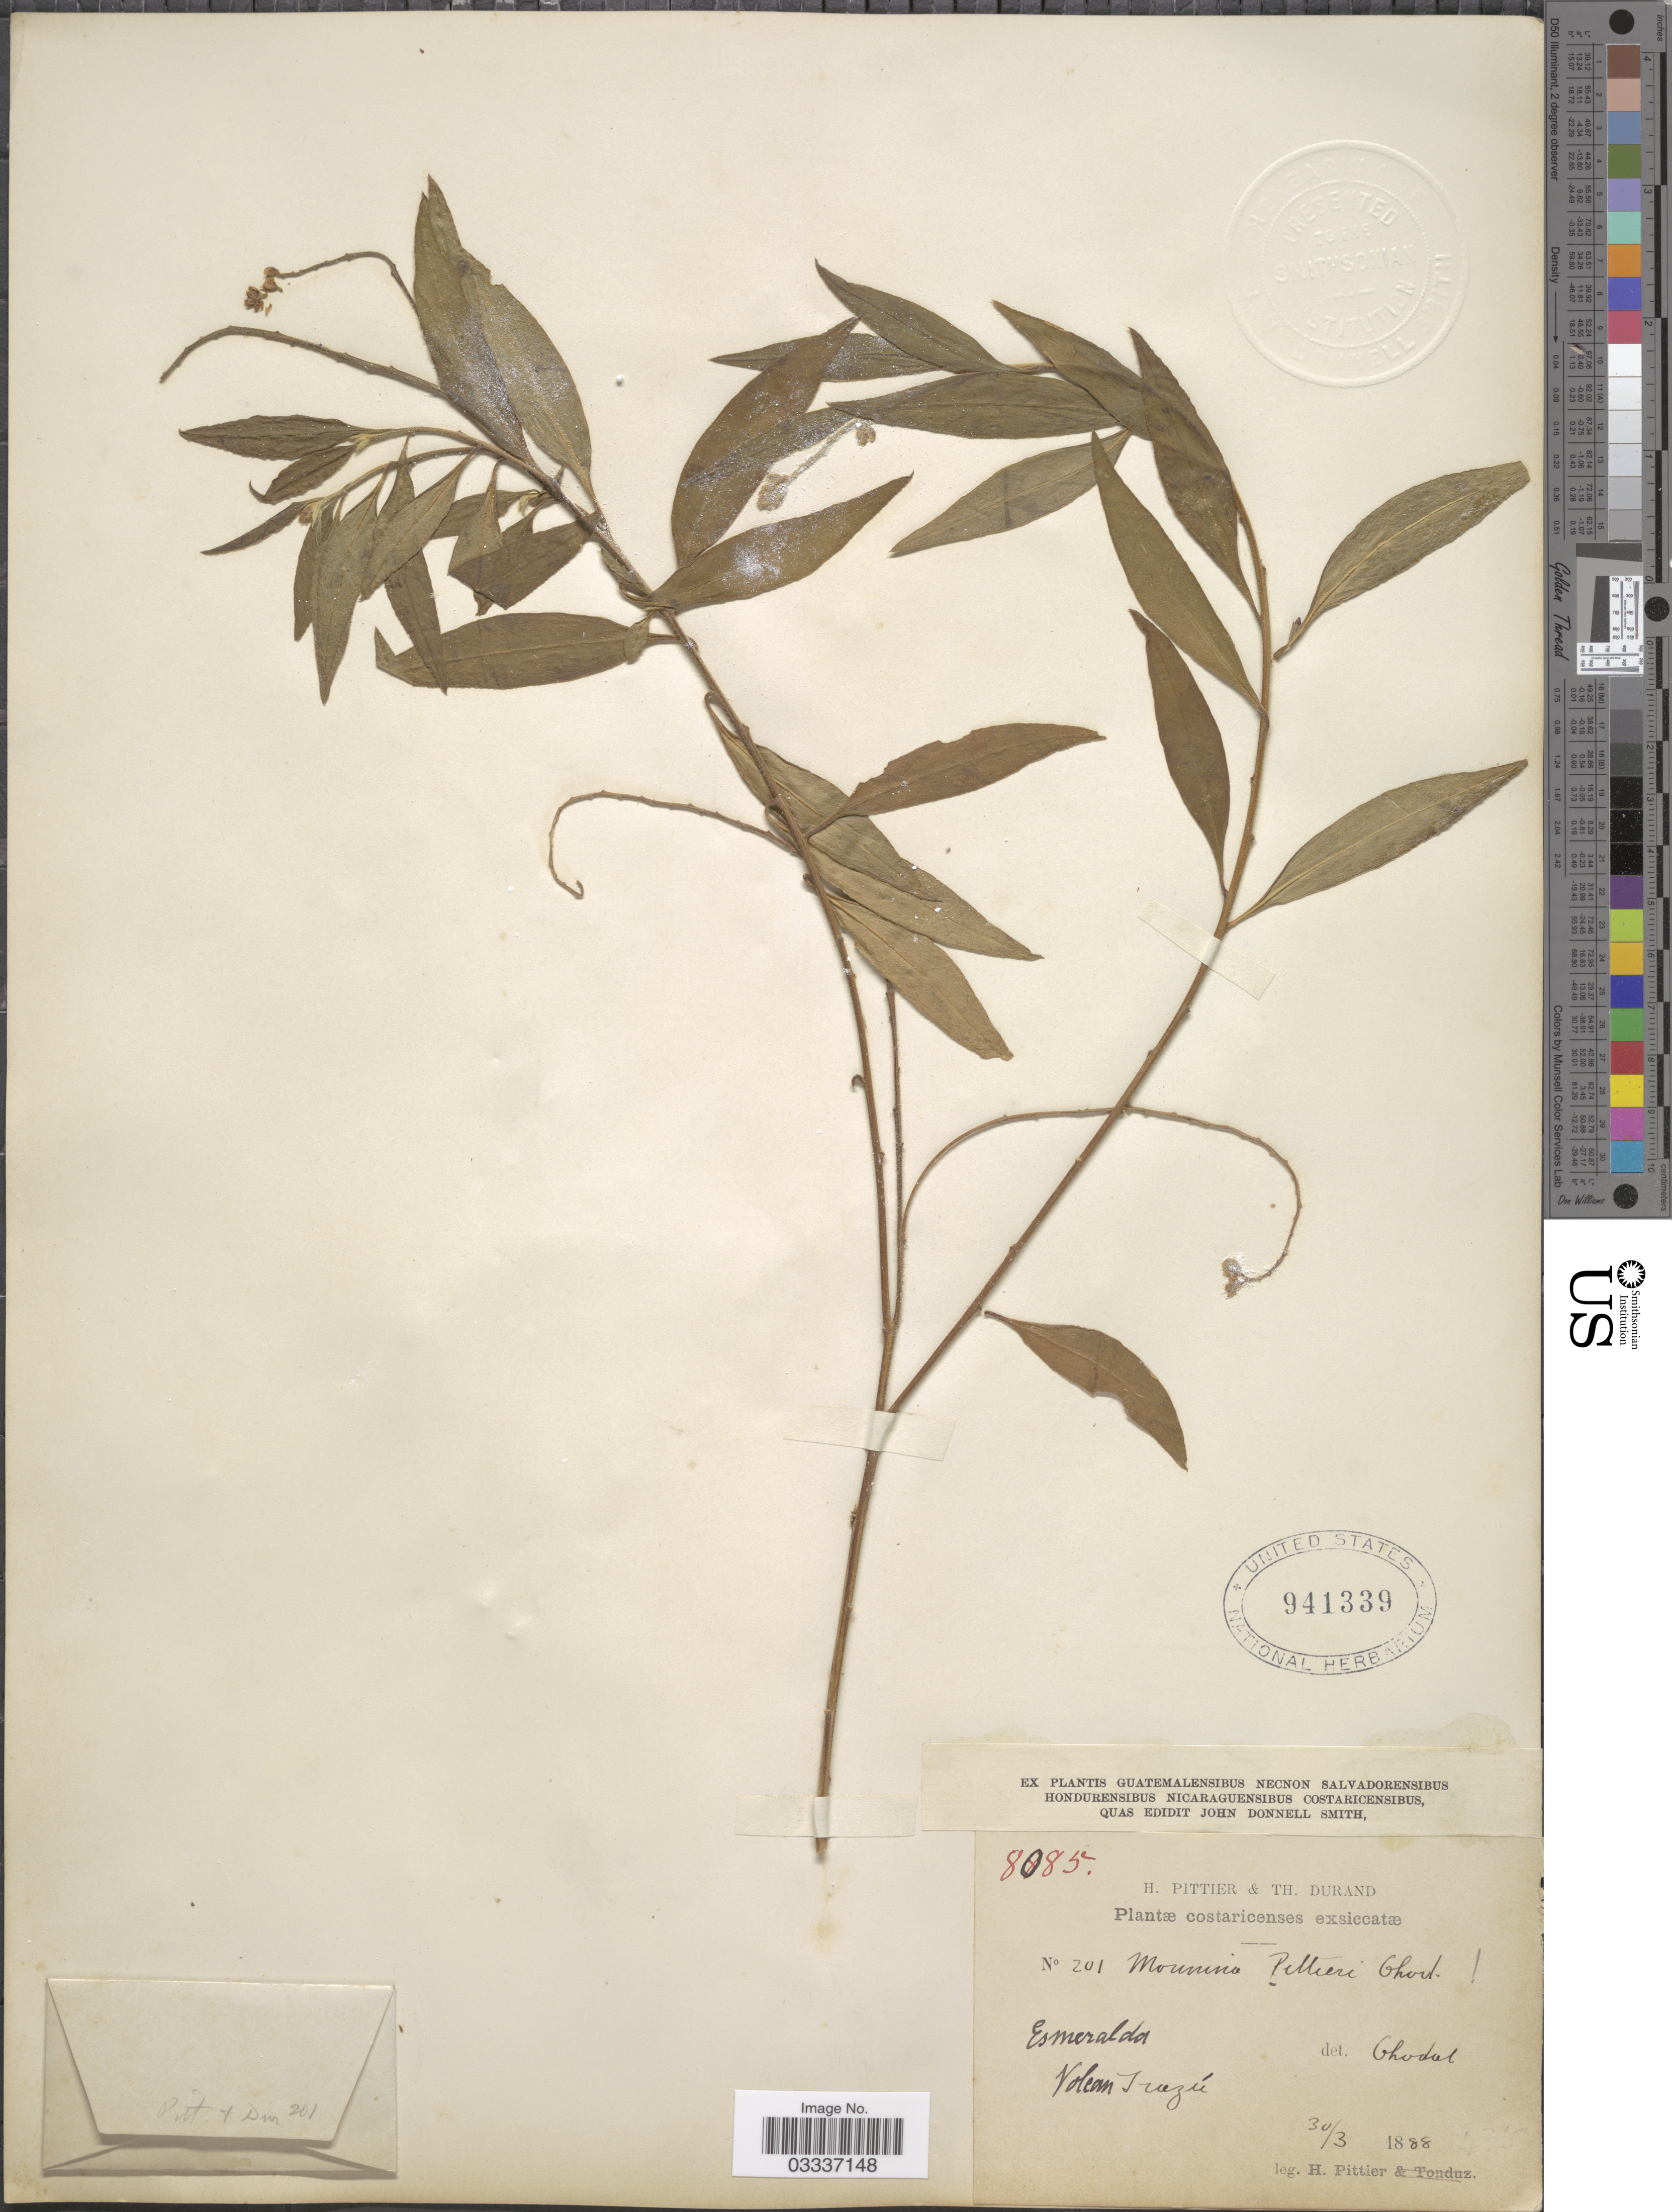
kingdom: Plantae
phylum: Tracheophyta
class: Magnoliopsida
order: Fabales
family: Polygalaceae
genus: Monnina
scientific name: Monnina xalapensis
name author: Kunth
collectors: H. F. Pittier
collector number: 201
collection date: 1888-03-30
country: Costa Rica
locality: Esmeralda. Volcan Irazú.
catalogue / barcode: US 941339